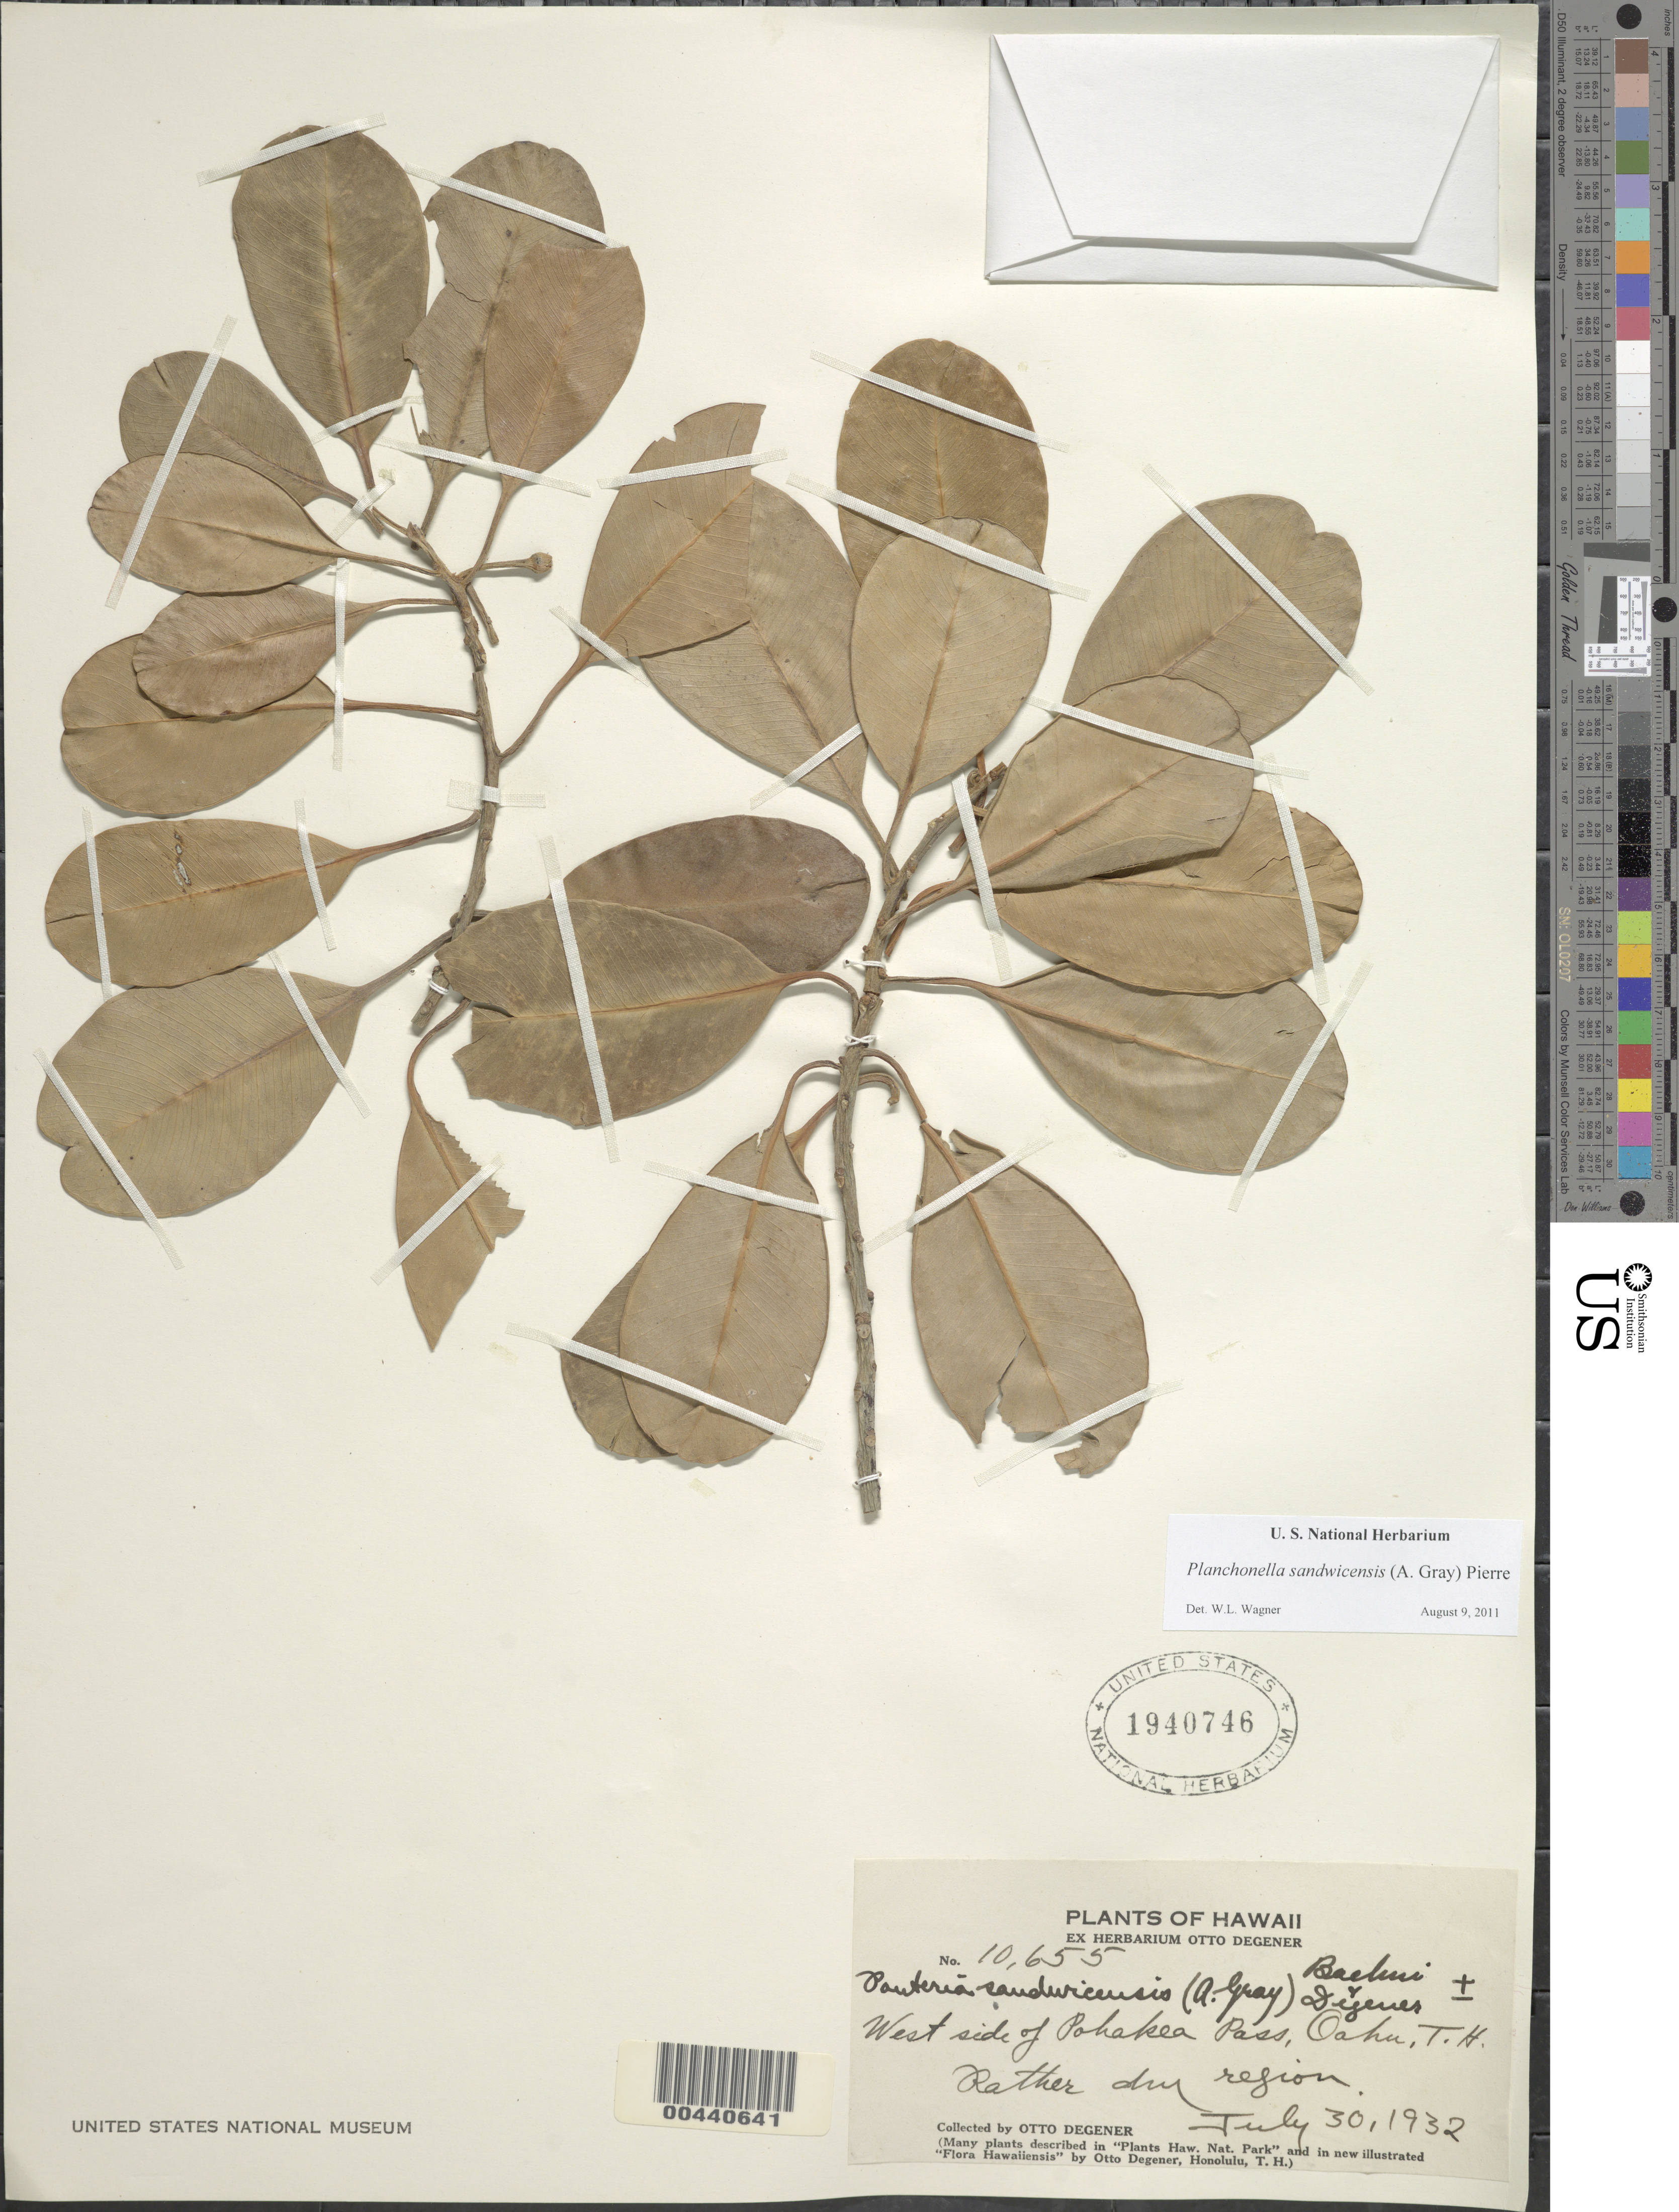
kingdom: Plantae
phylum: Tracheophyta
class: Magnoliopsida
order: Ericales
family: Sapotaceae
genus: Planchonella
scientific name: Planchonella sandwicensis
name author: (A. Gray) Pierre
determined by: Wagner, W. L., (BOT), Smithsonian Institution - National Museum of Natural History (UNITED STATES)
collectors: O. Degener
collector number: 10655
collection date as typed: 30 Jul 1932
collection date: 1932-07-30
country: United States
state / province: Hawaii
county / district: Honolulu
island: Oahu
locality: West side of Pohakea Pass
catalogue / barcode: US 1940746